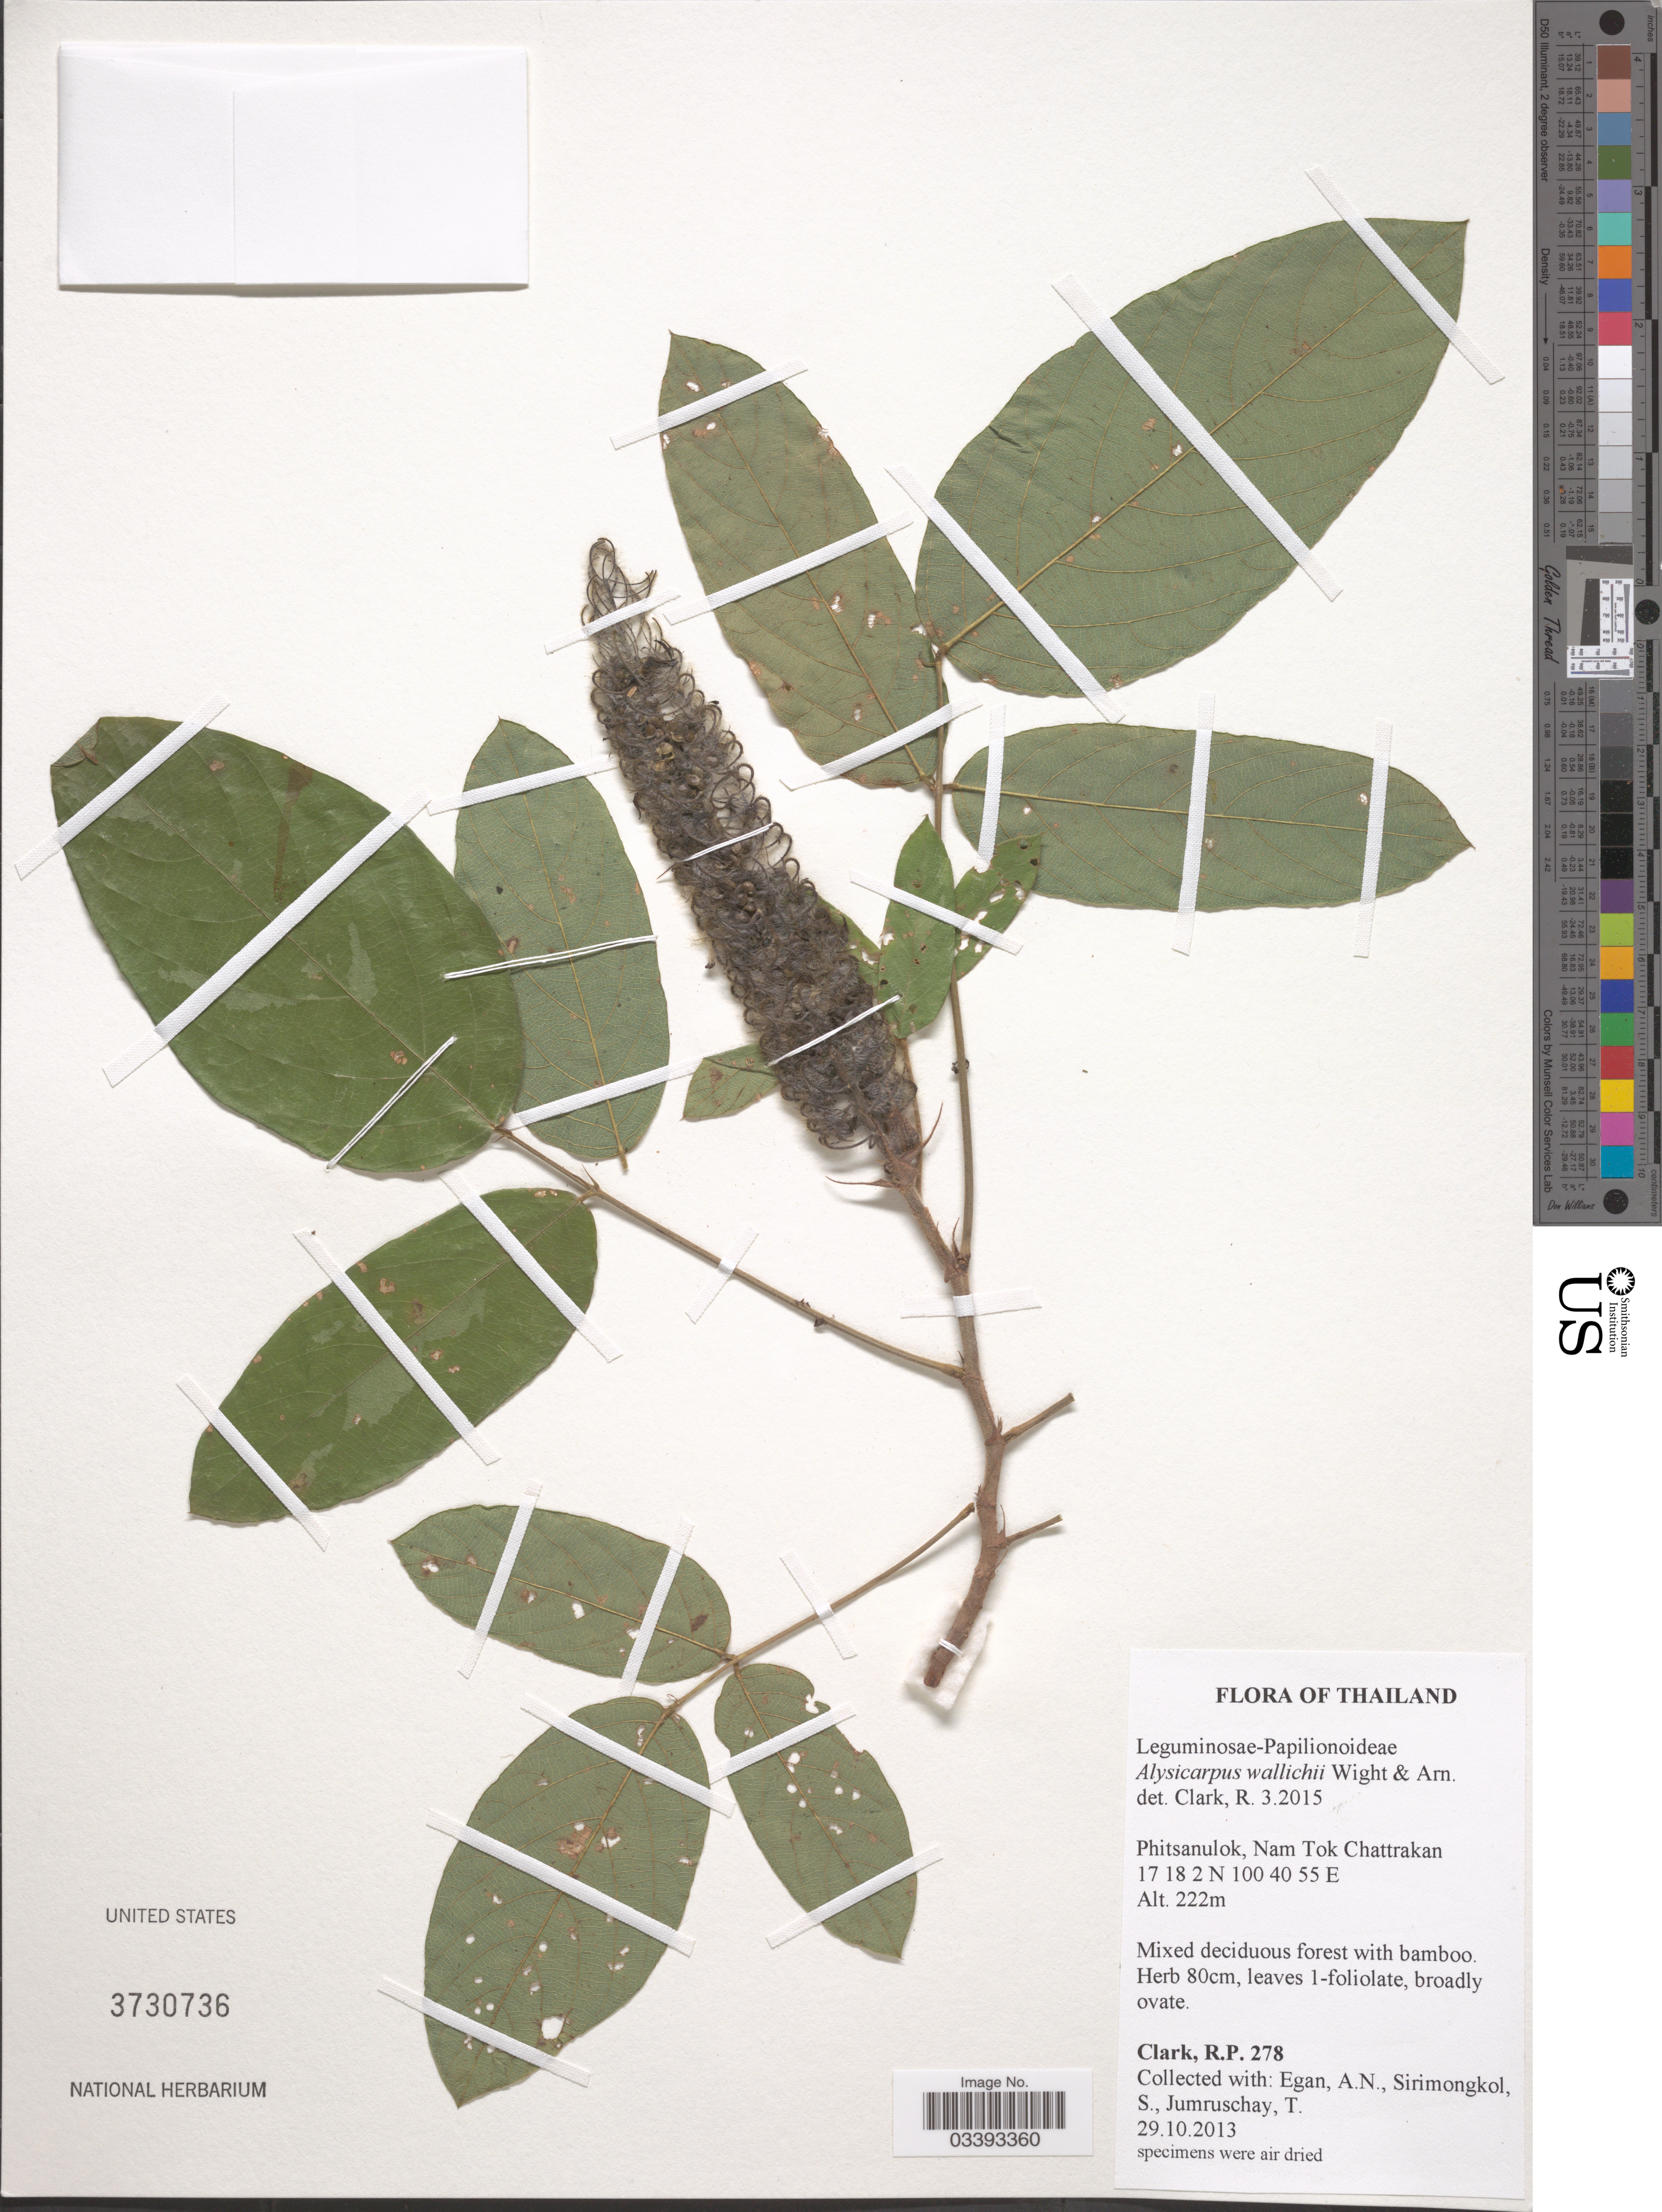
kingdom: Plantae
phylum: Tracheophyta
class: Magnoliopsida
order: Fabales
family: Fabaceae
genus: Alysicarpus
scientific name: Alysicarpus wallichii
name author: Wight & Arn.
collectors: R. P. Clark, A. N. Egan, S. Sirimongkol & T. Jumruschay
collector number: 278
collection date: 2013-10-29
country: Thailand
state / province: Phitsanulok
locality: Nam Tok Chattrakan.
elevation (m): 222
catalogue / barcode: US 3730736